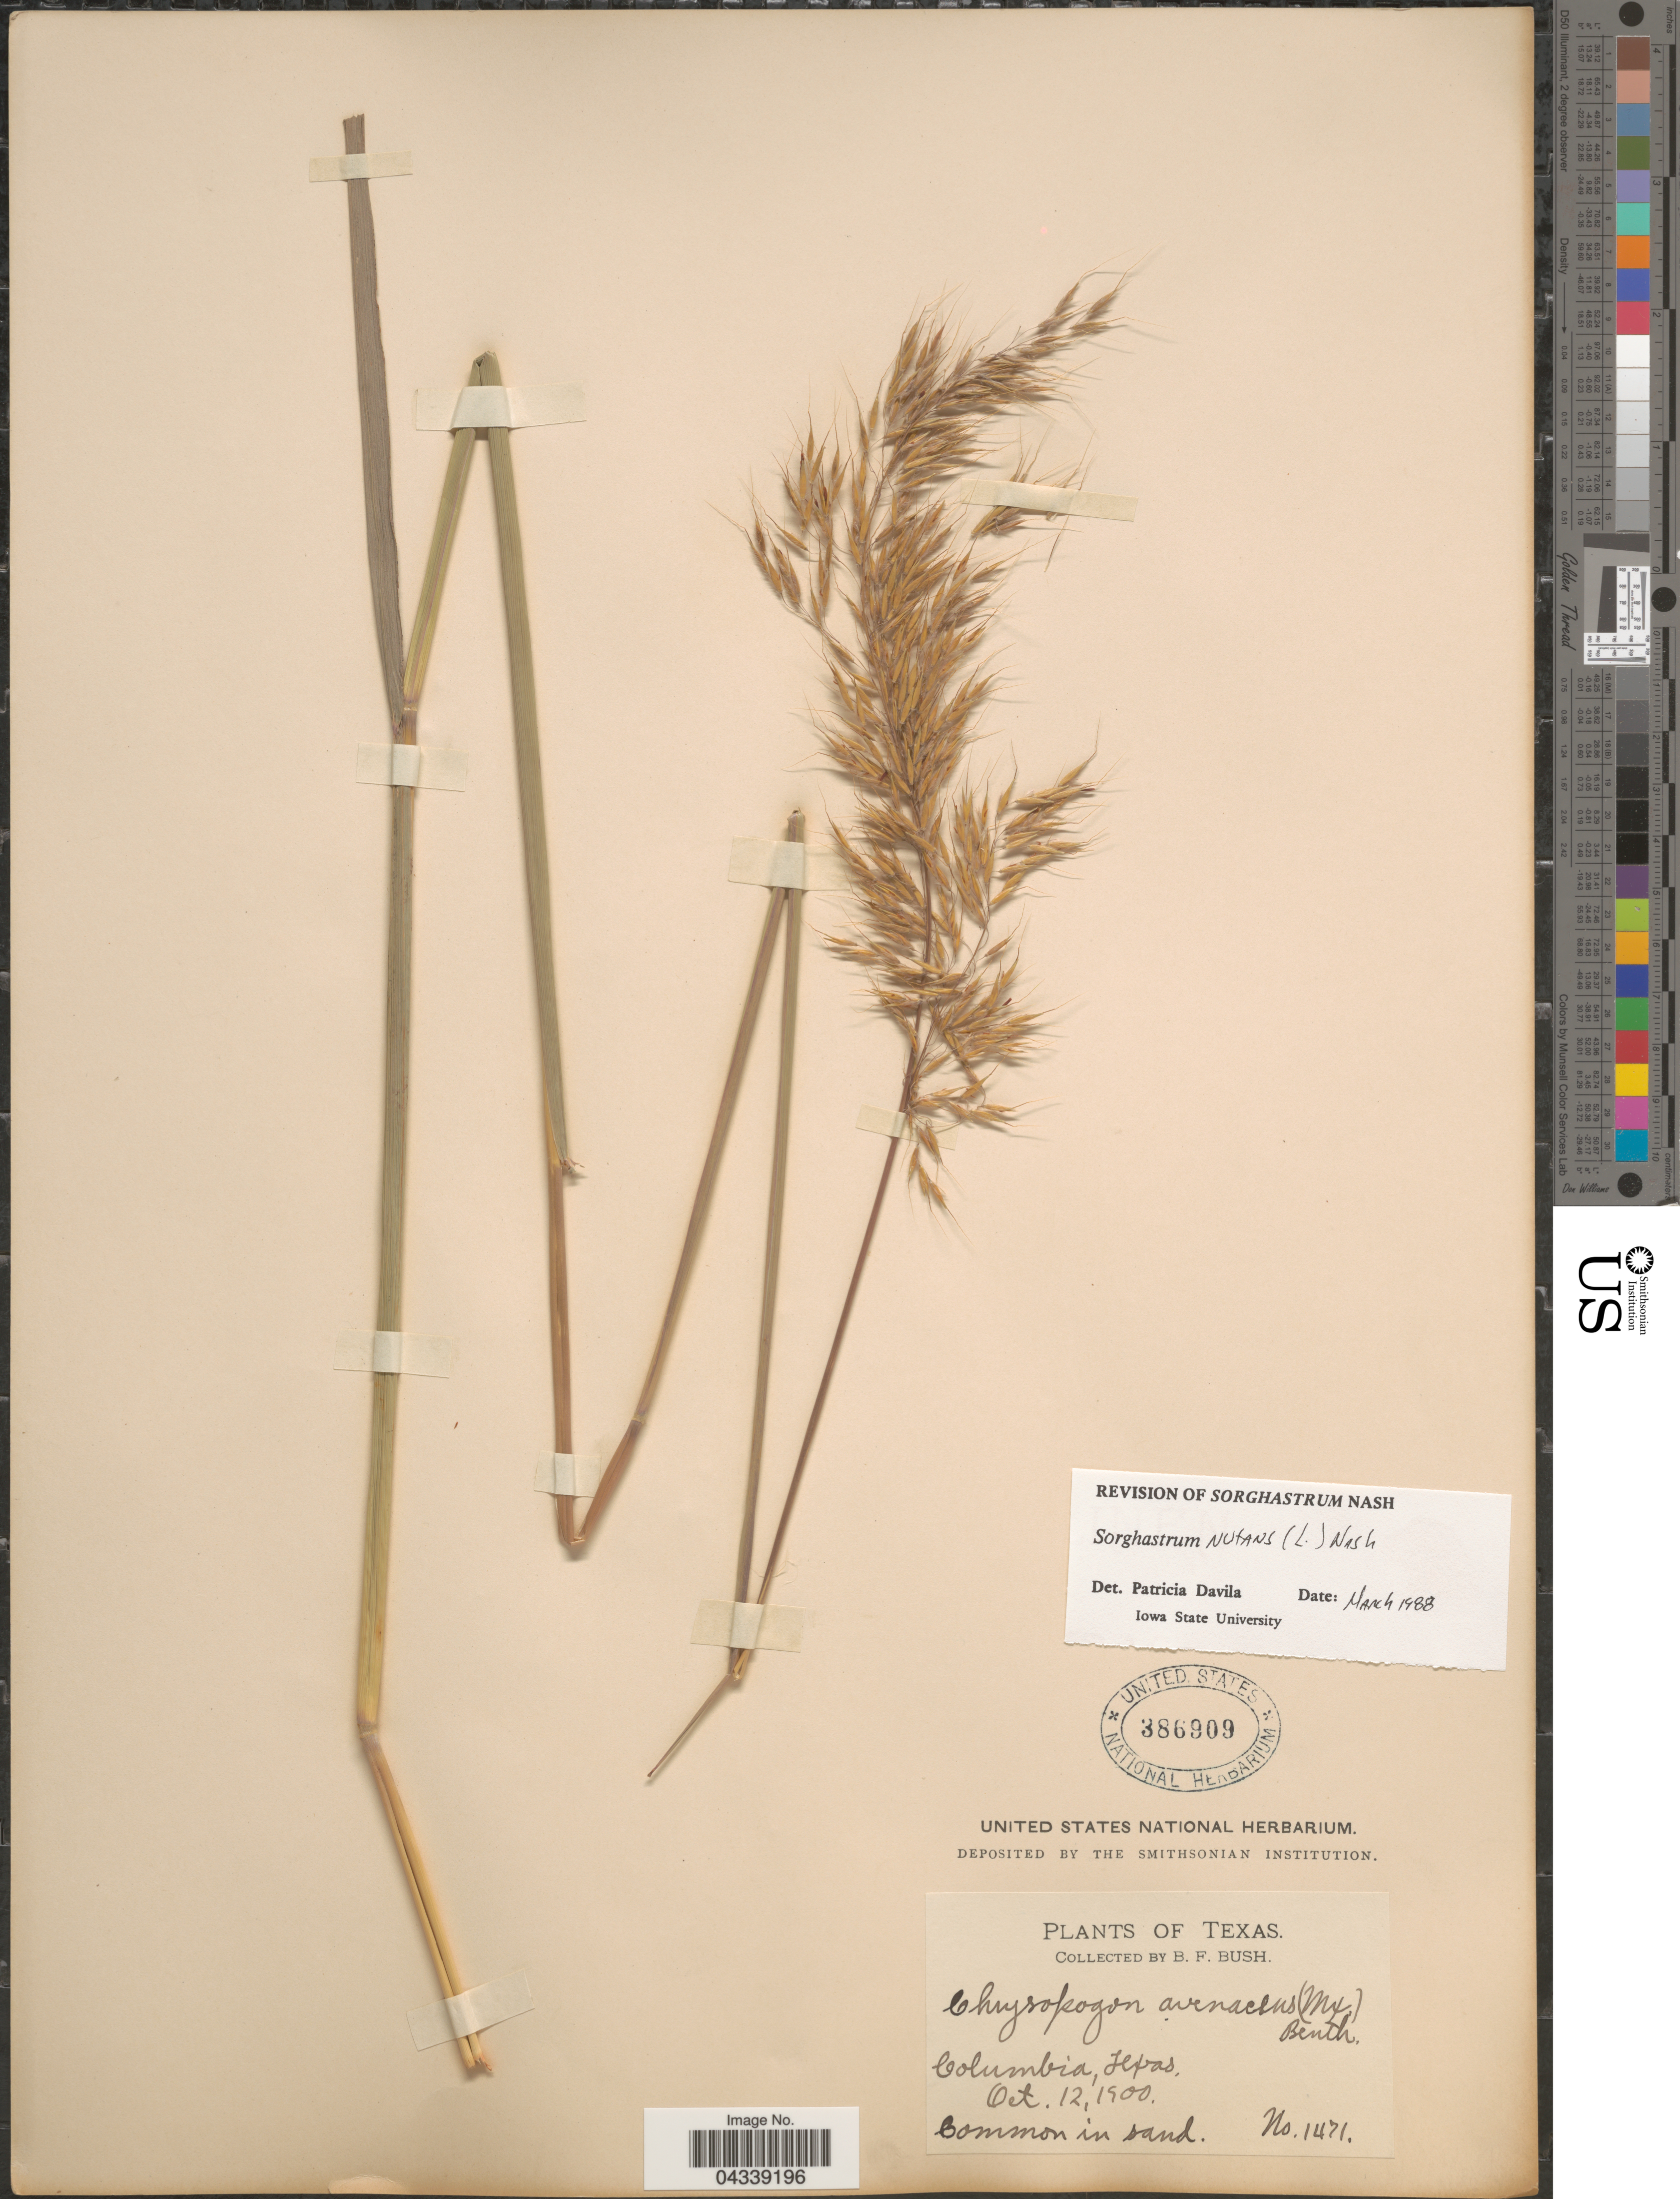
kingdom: Plantae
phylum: Tracheophyta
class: Liliopsida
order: Poales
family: Poaceae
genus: Sorghastrum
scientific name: Sorghastrum nutans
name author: (L.) Nash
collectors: B. F. Bush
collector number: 1471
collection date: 1900-10-12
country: United States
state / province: Texas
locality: Columbia.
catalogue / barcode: US 386909